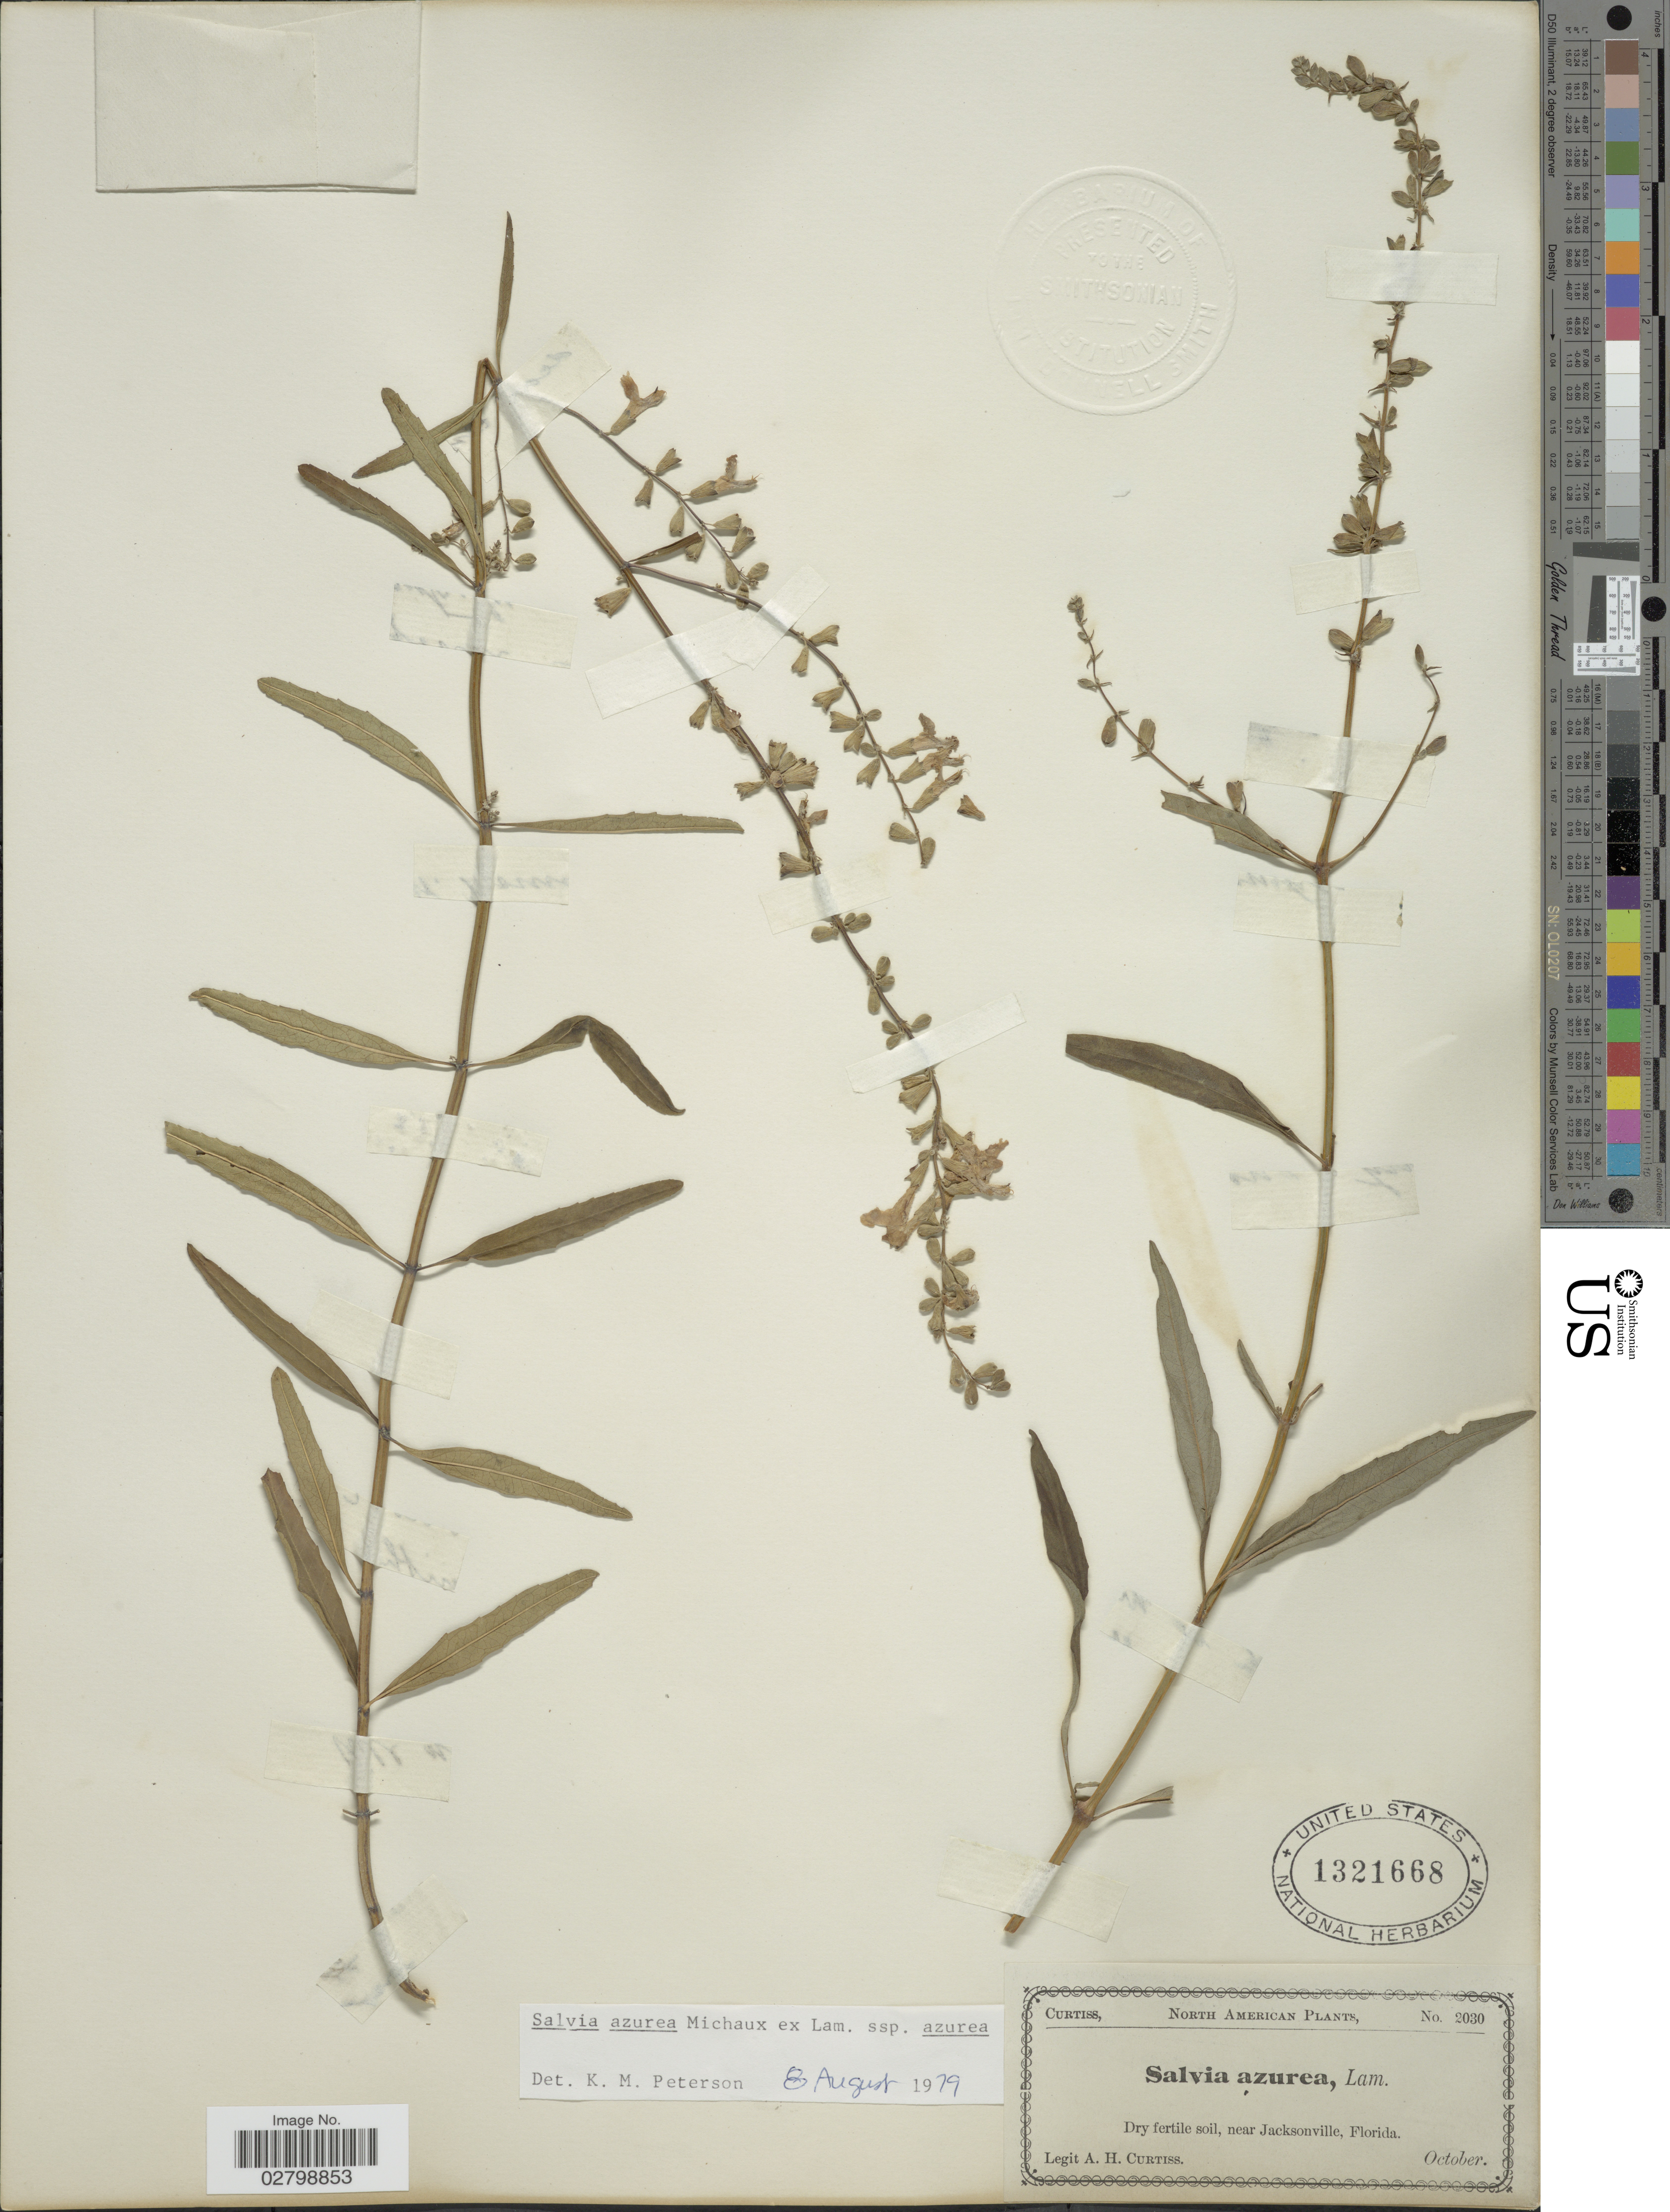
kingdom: Plantae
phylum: Tracheophyta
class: Magnoliopsida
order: Lamiales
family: Lamiaceae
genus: Salvia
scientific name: Salvia azurea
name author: Michx. ex Vahl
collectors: A. H. Curtiss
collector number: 2030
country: United States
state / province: Florida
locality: Dry fertile soil, Near Jacksonville.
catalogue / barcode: US 1321668